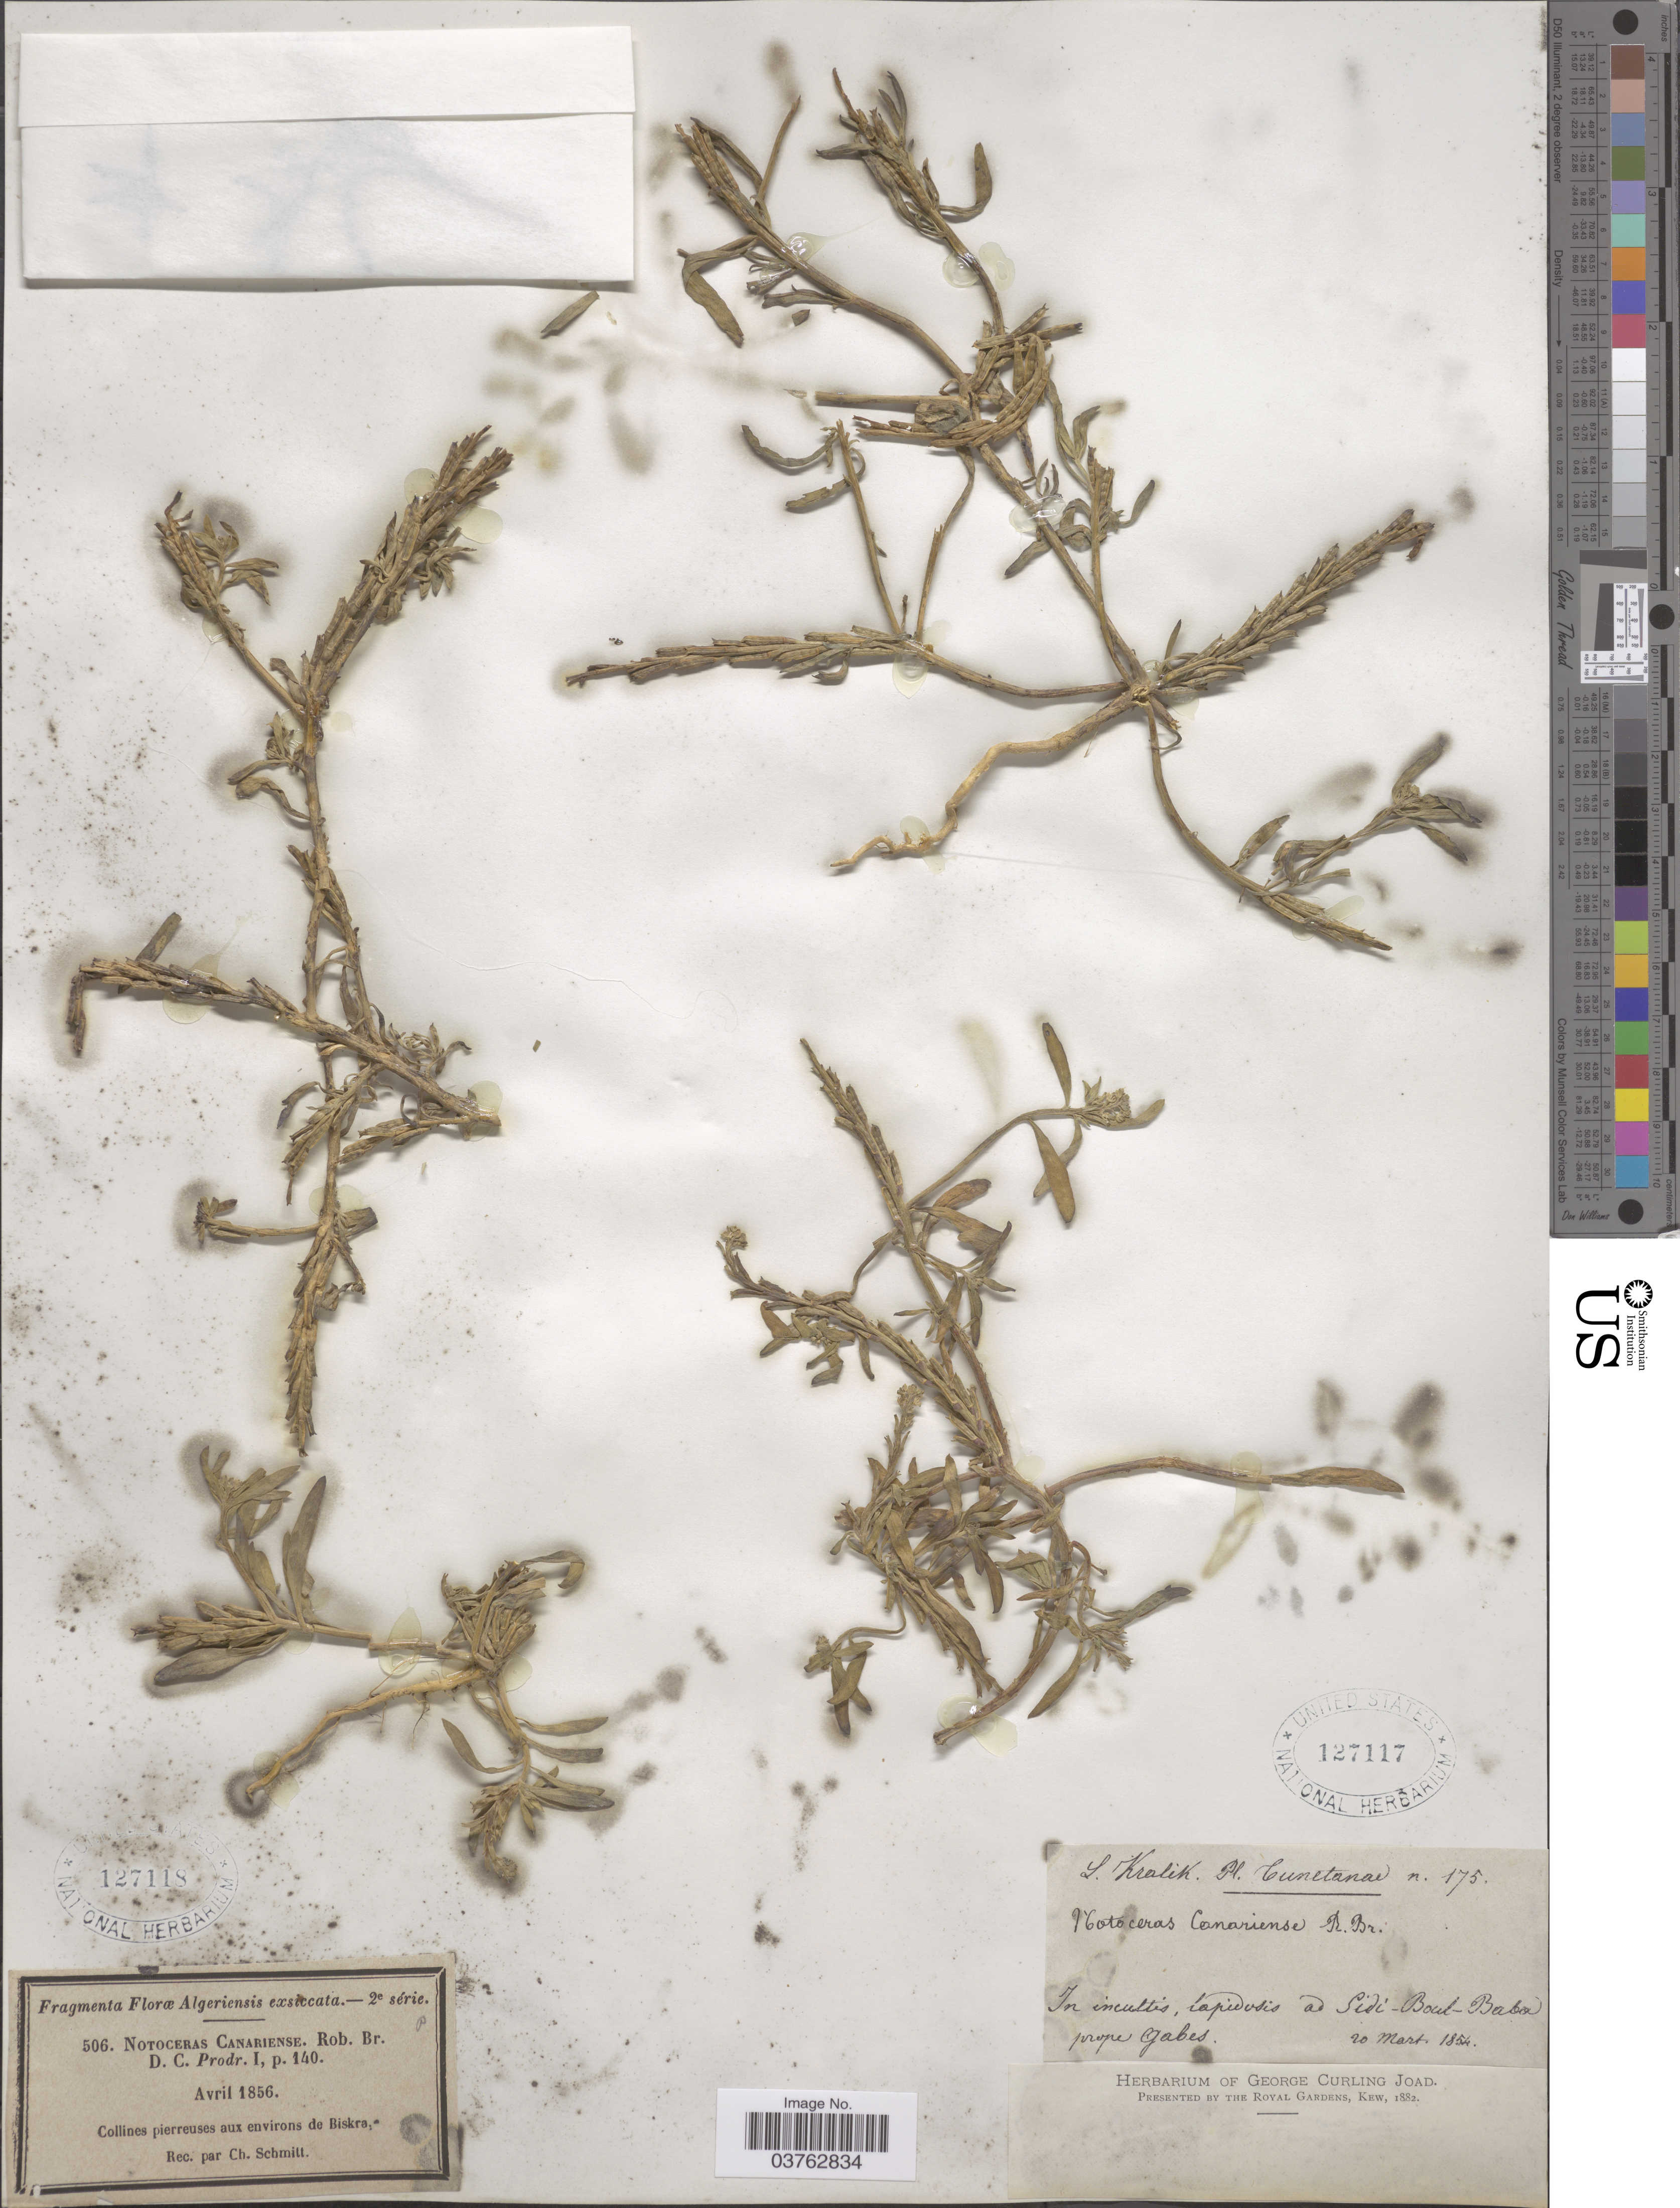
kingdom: Plantae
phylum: Tracheophyta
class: Magnoliopsida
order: Brassicales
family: Brassicaceae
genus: Notoceras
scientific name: Notoceras canariense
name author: W.T. Aiton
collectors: L. Kralik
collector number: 175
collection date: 1854-03-20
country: Tunisia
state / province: Gabès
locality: Tunetanae. Ad Sidi-Boul-Baba prope Gabes.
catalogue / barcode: US 127117